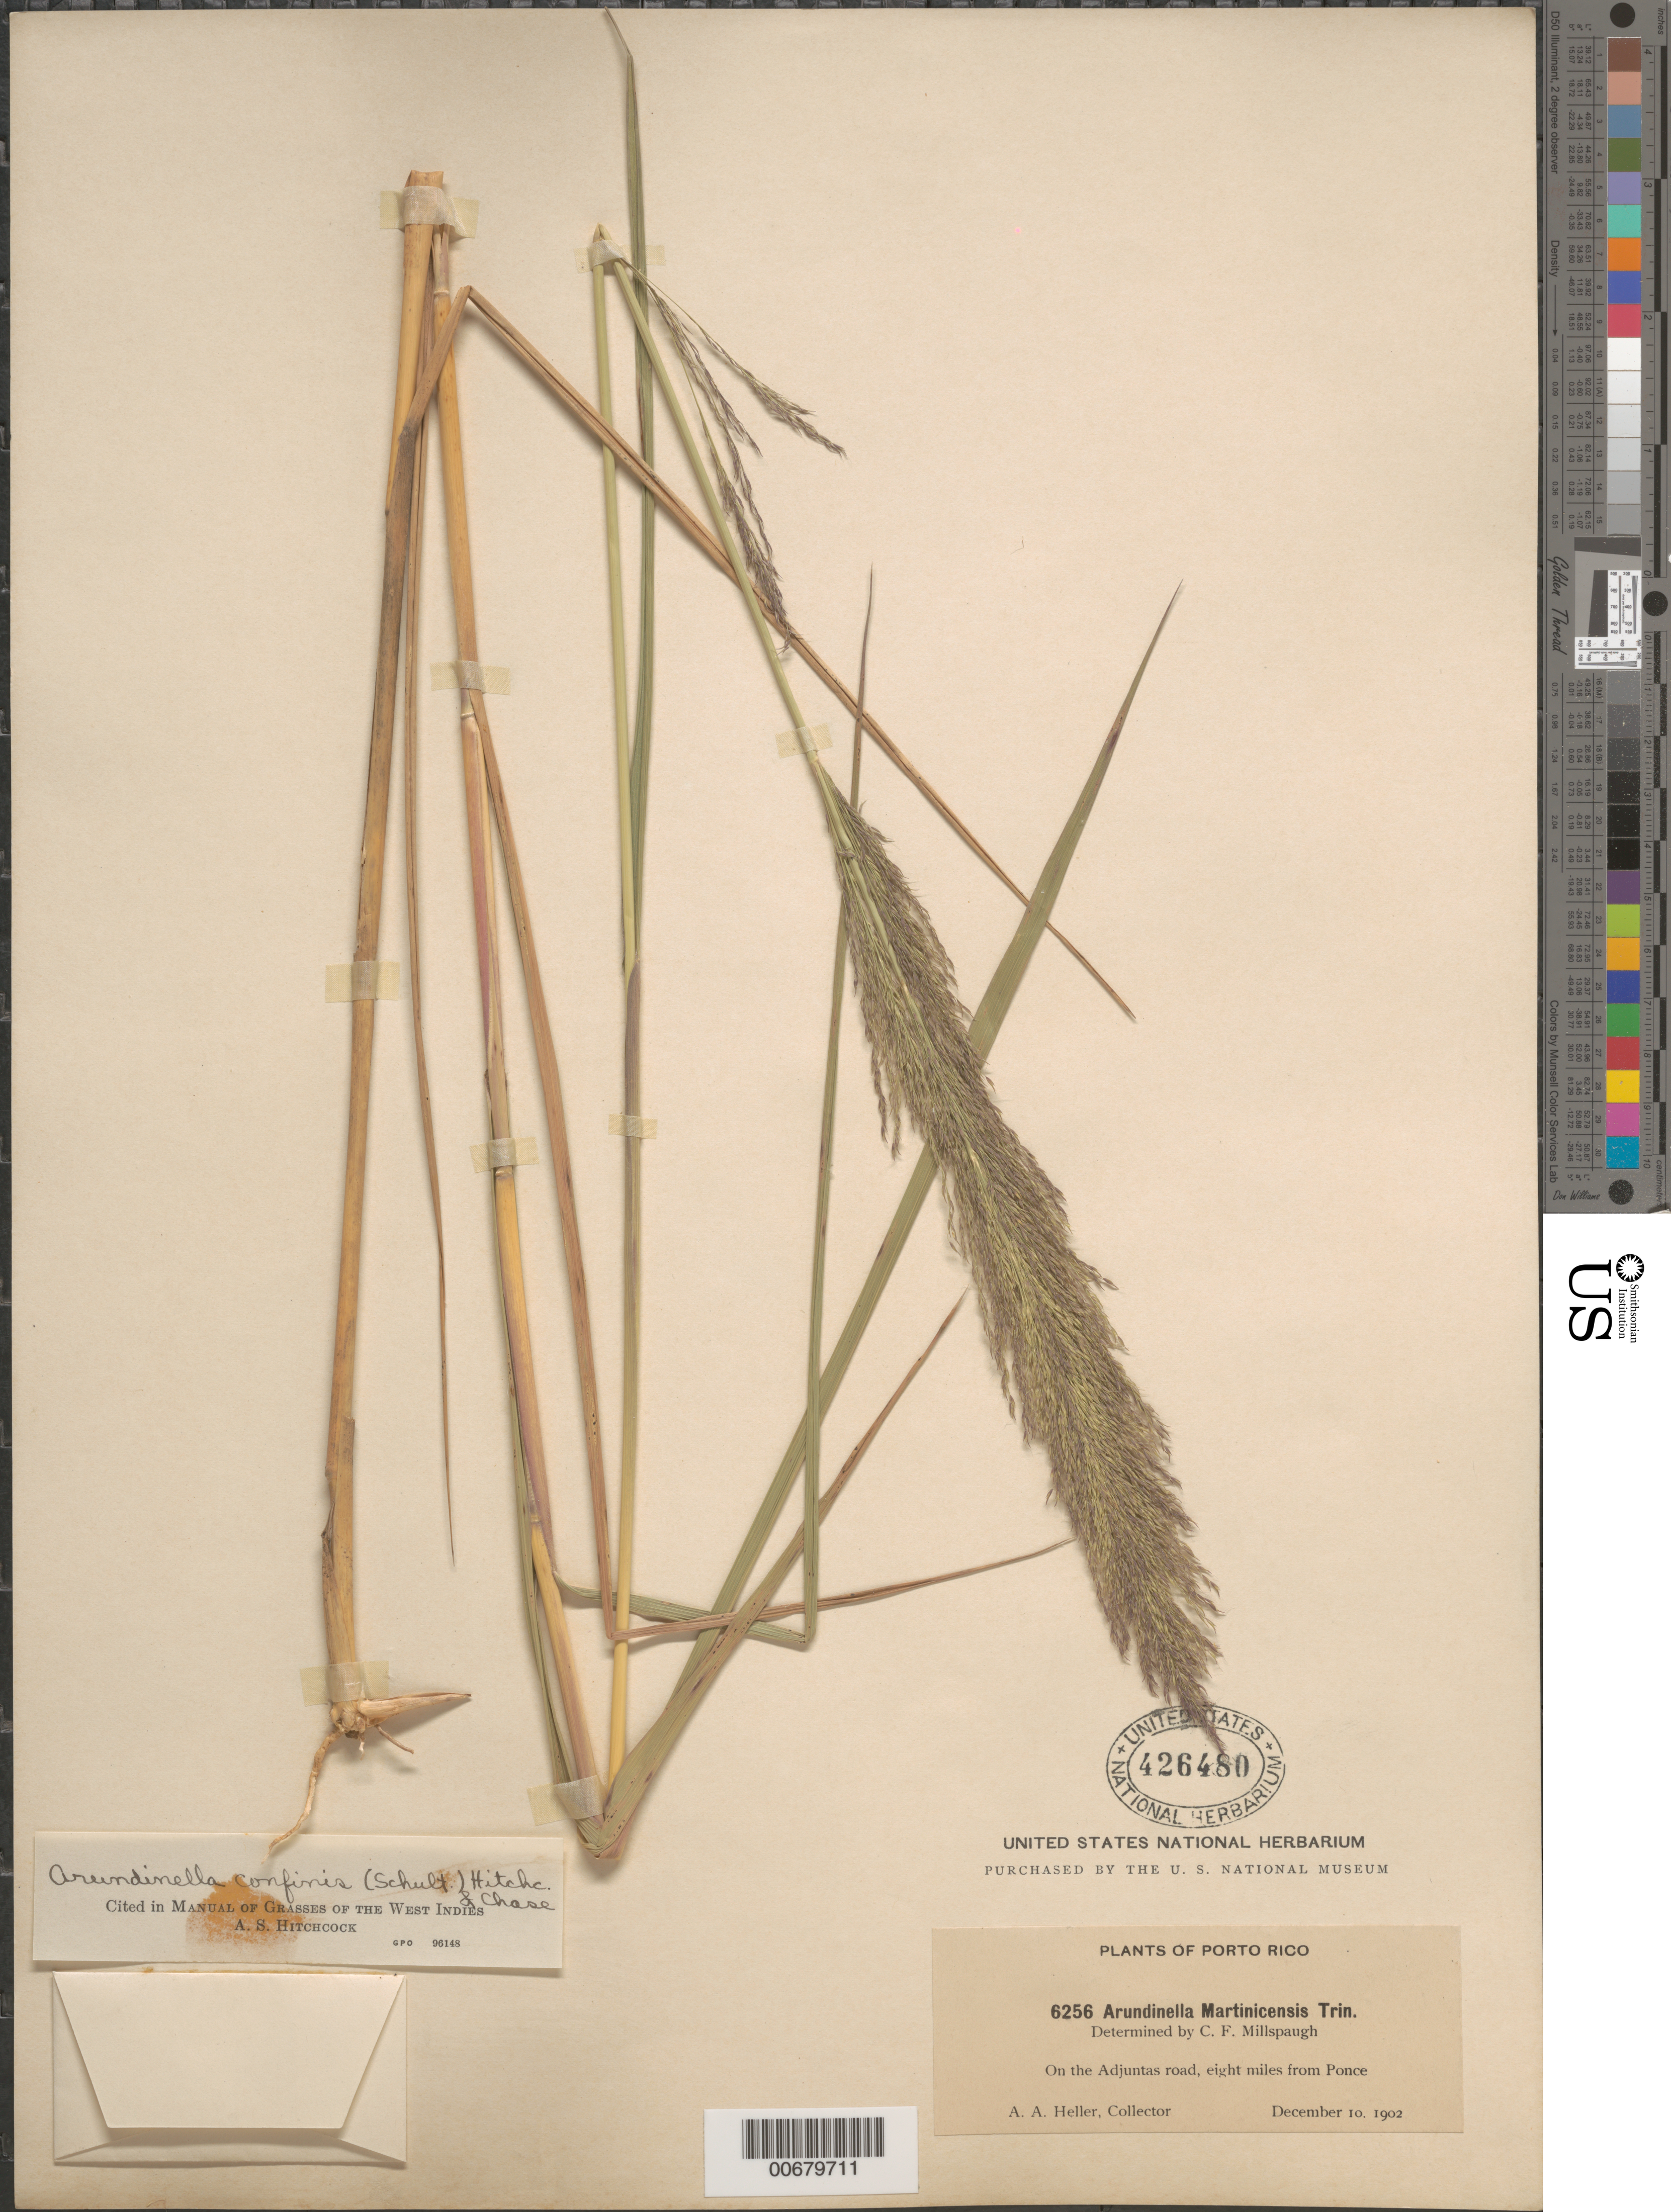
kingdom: Plantae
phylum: Tracheophyta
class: Liliopsida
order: Poales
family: Poaceae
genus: Arundinella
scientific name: Arundinella hispida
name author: (Humb. & Bonpl. ex Willd.) Kuntze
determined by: Hitchcock, Albert S.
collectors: A. A. Heller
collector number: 6256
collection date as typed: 10 Dec 1902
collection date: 1902-12-10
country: Puerto Rico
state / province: Ponce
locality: On the Adjuntas Road, 8 mi from Ponce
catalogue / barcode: US 426480